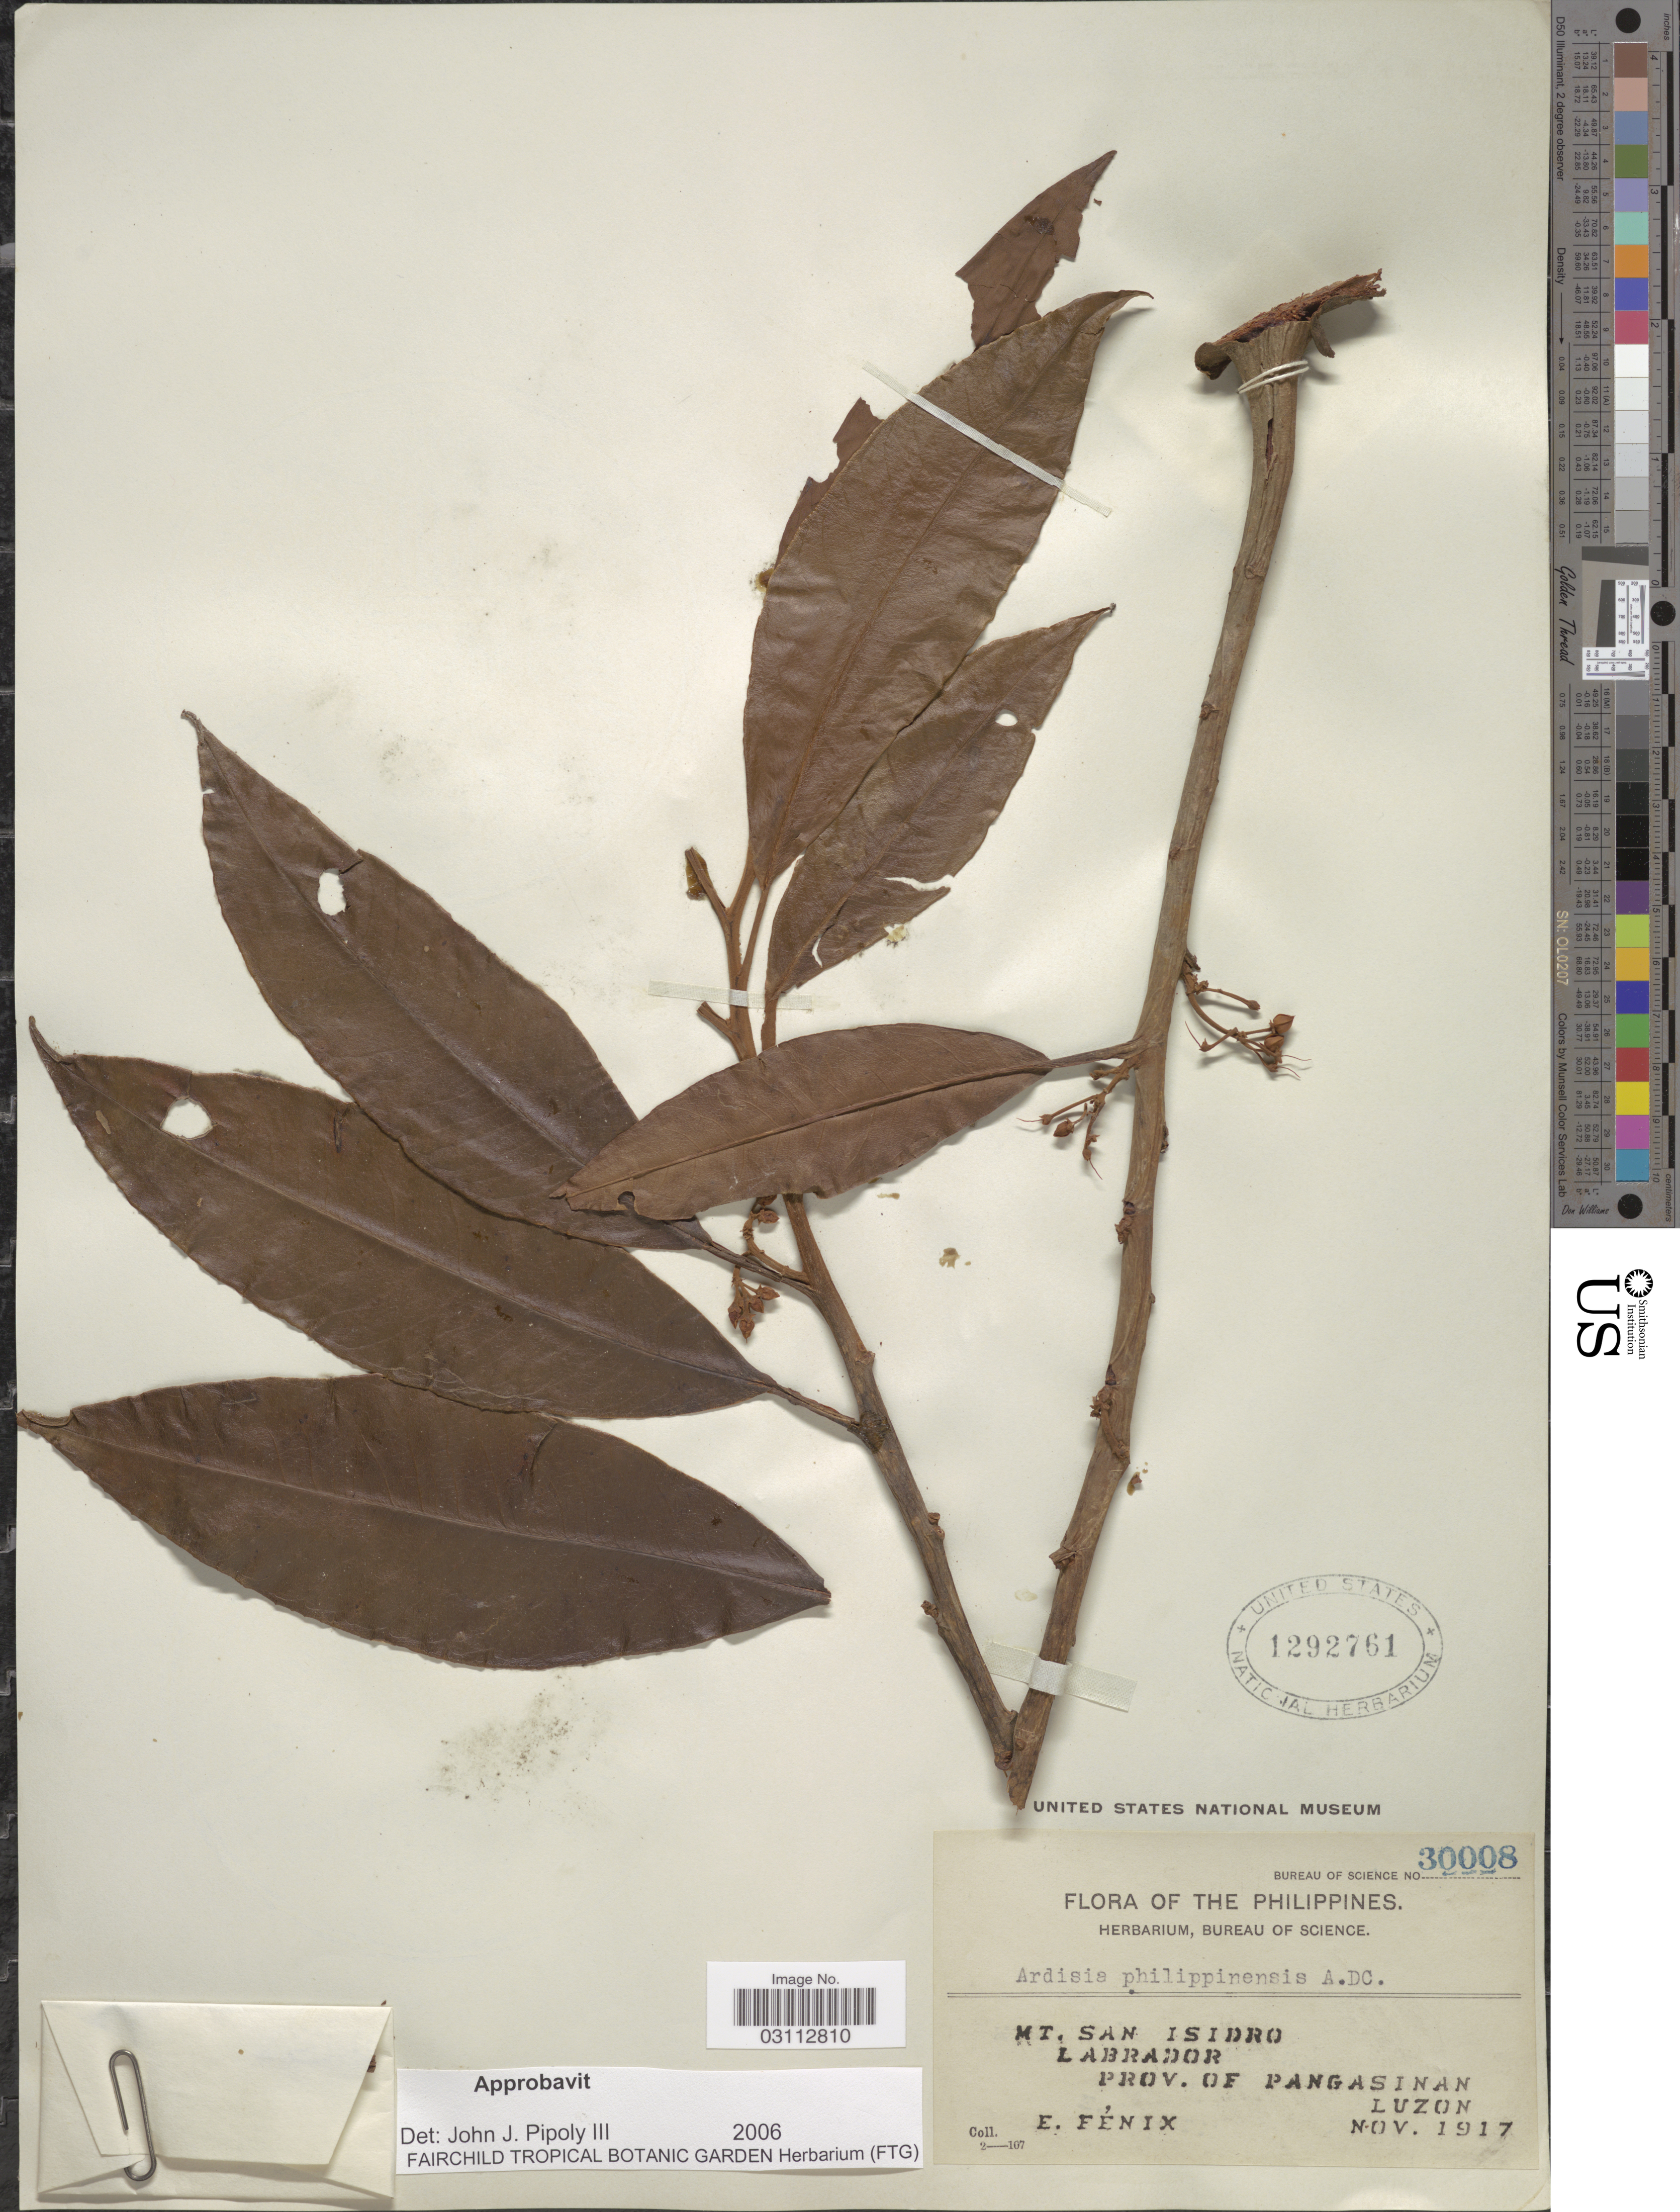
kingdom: Plantae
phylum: Tracheophyta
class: Magnoliopsida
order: Ericales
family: Primulaceae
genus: Ardisia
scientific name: Ardisia philippinensis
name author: A. DC.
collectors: E. Fénix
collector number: Bureau of Science 30008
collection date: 1917-11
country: Philippines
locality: Mt. San Isidro. Labrador. Prov. of Pangasinan. Luzon.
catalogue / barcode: US 1292761